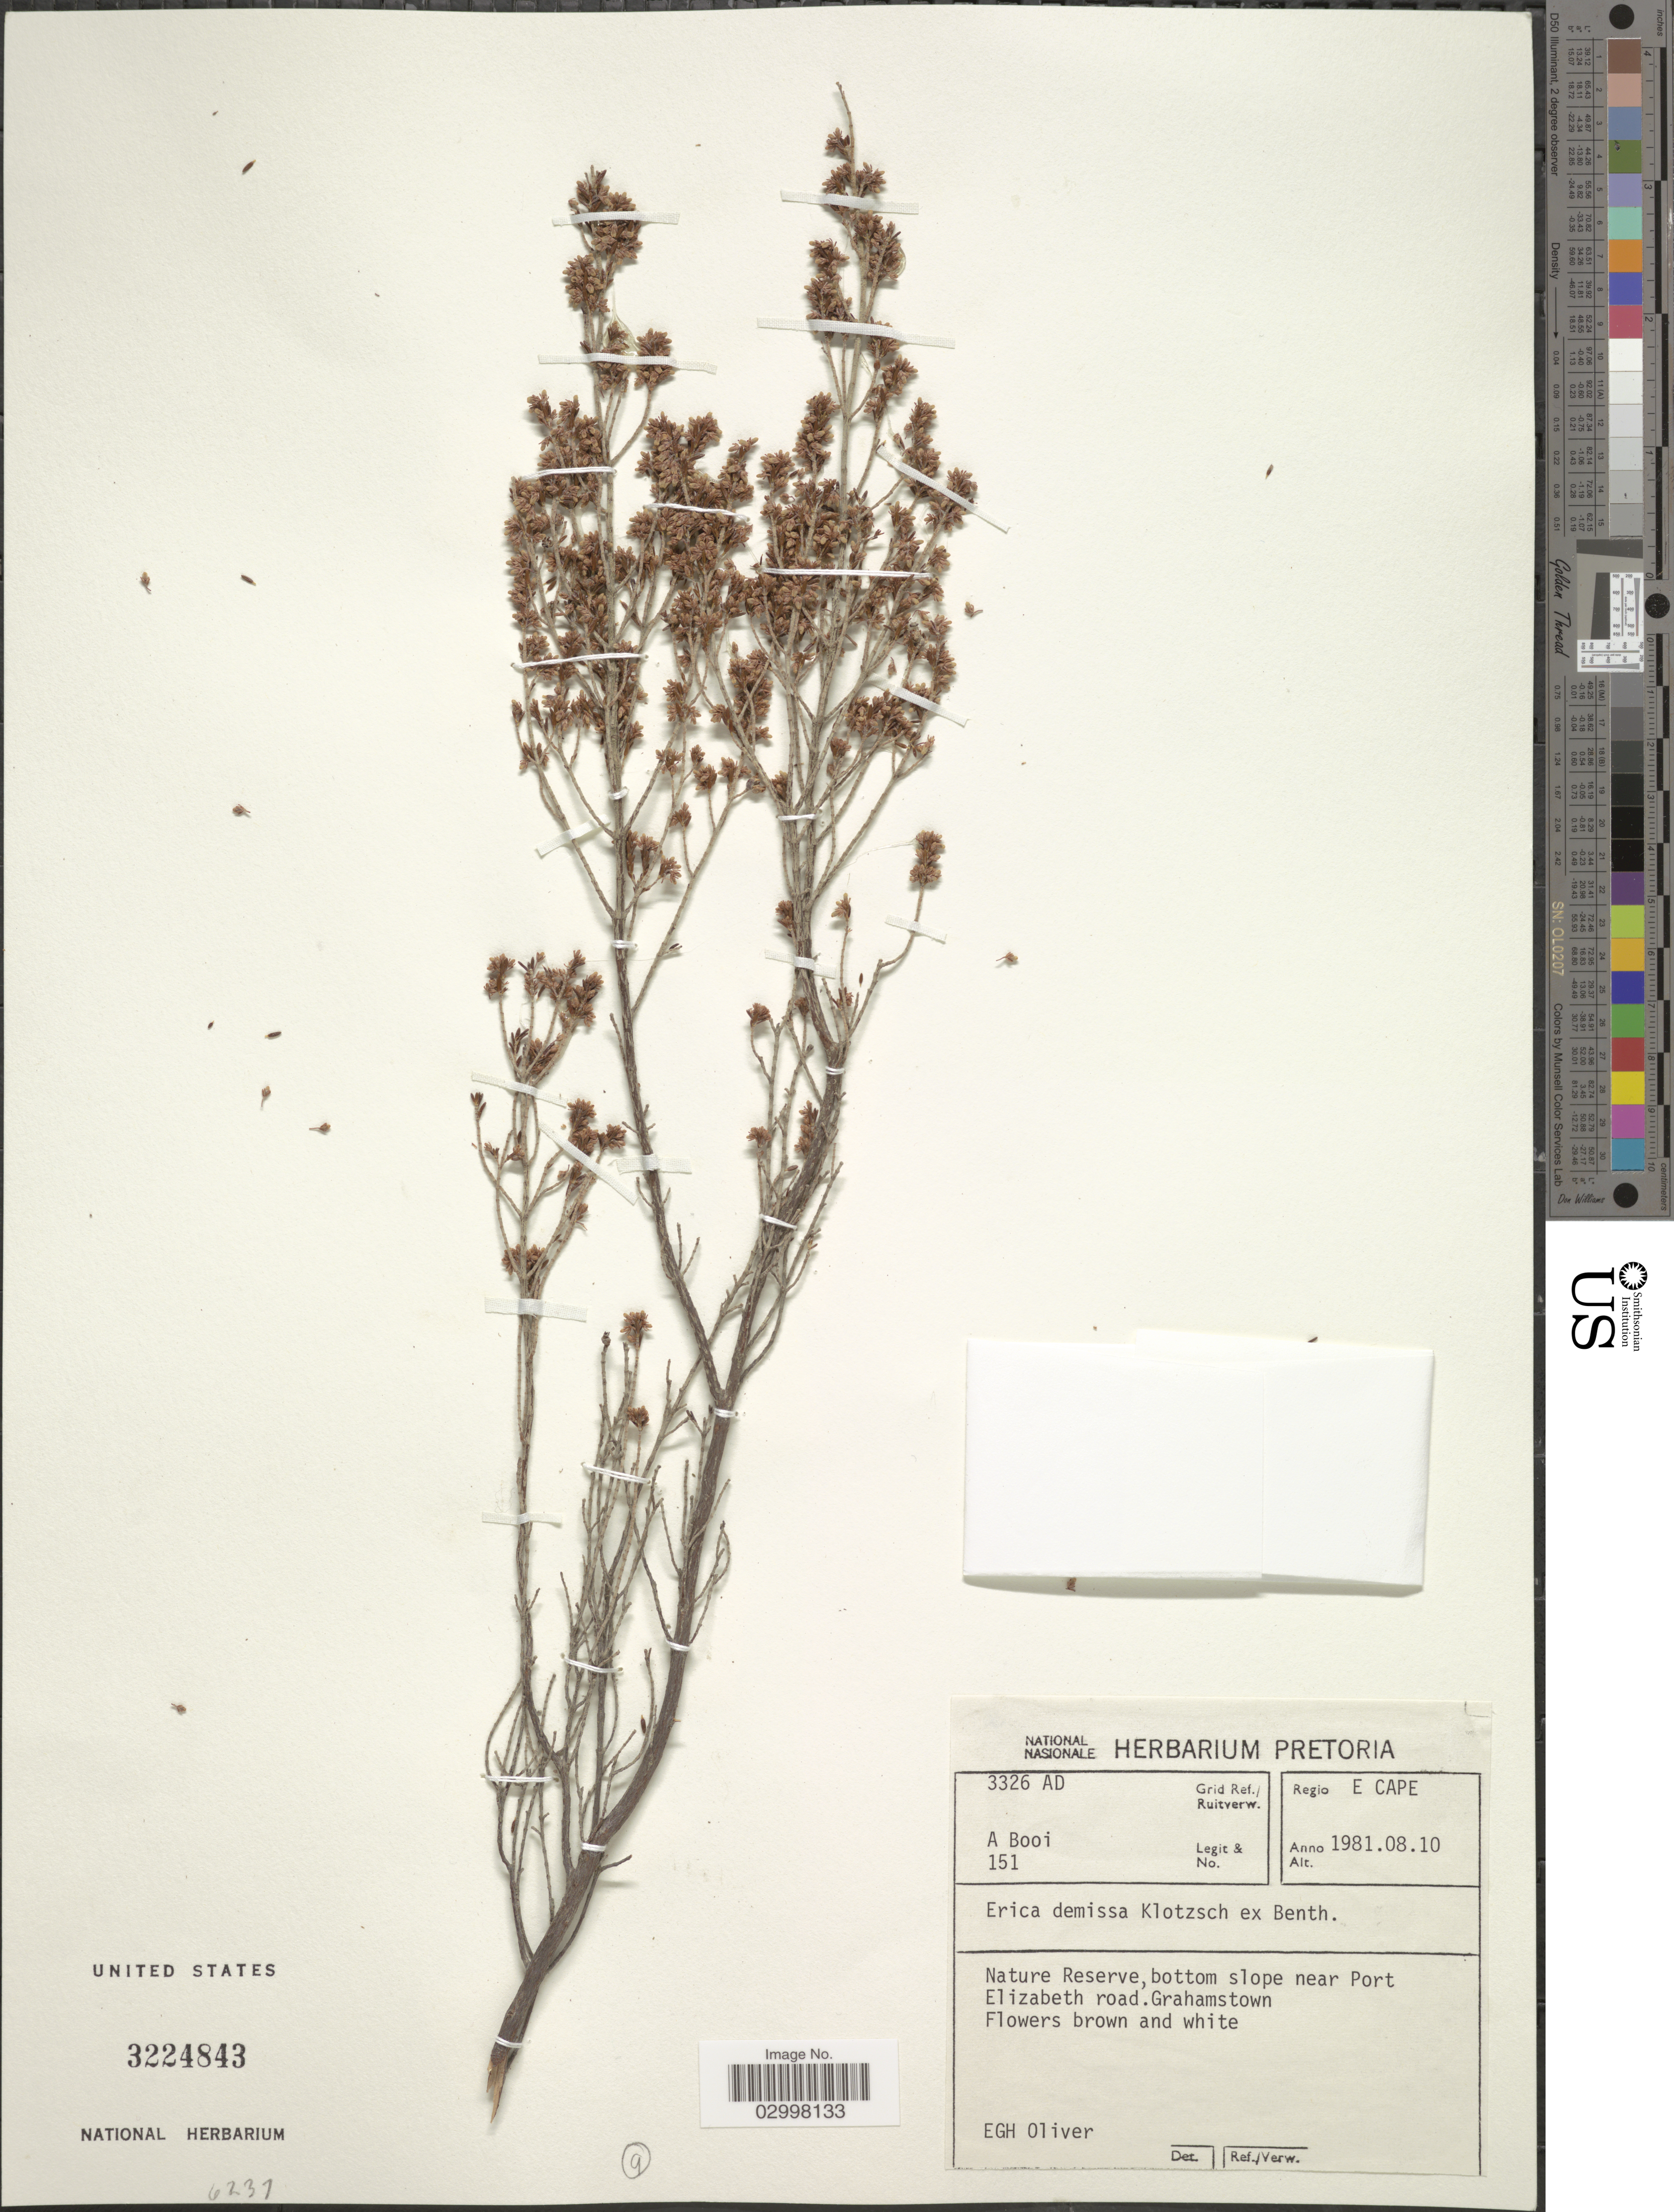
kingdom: Plantae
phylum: Tracheophyta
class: Magnoliopsida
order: Ericales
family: Ericaceae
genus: Erica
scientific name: Erica demissa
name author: Klotzsch ex Benth.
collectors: A. Booi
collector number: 151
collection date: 1981-08-10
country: South Africa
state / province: Eastern Cape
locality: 3326 AD Grid Ref./ Ruitverw. Regio E Cape. Nature Reserve, bottom slope near Port Elizabeth road. Grahamstown.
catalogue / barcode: US 3224843